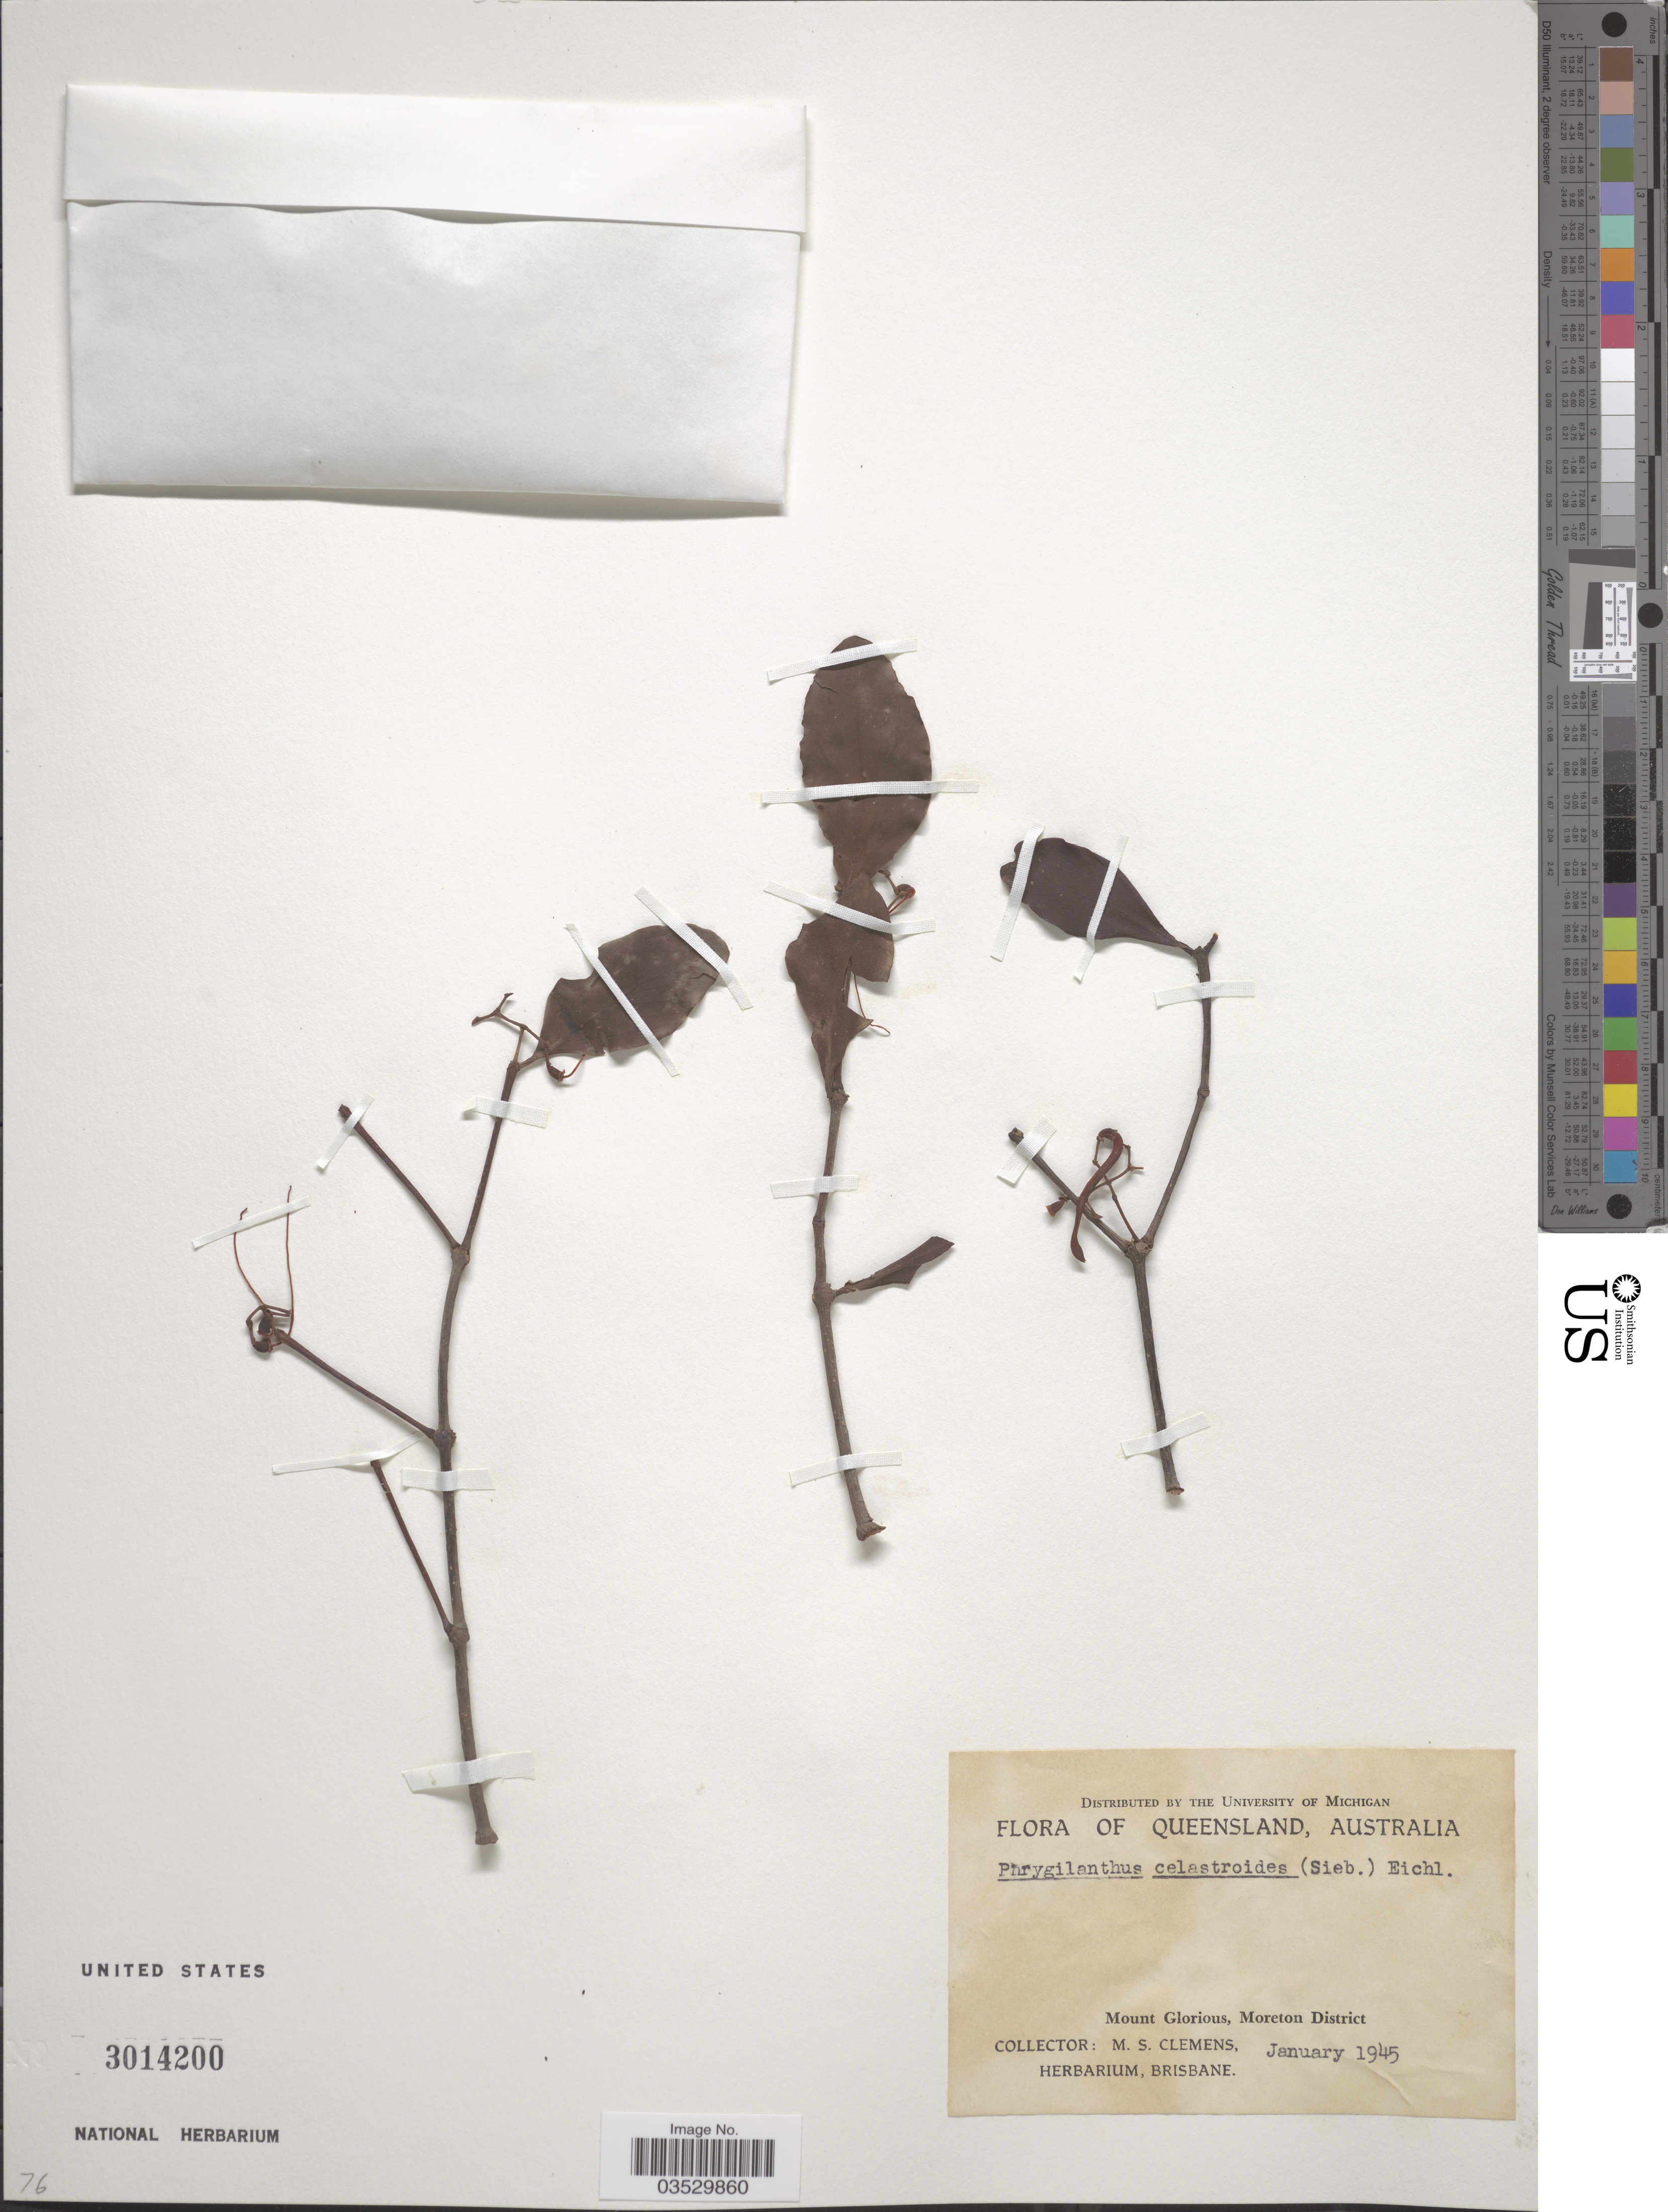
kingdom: Plantae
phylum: Tracheophyta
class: Magnoliopsida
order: Santalales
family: Loranthaceae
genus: Muellerina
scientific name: Muellerina celastroides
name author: (Schult. & Schult. f.) Tiegh.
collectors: M. S. Clemens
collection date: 1945-01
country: Australia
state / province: Queensland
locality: Mount Glorious, Moreton District.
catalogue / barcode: US 3014200